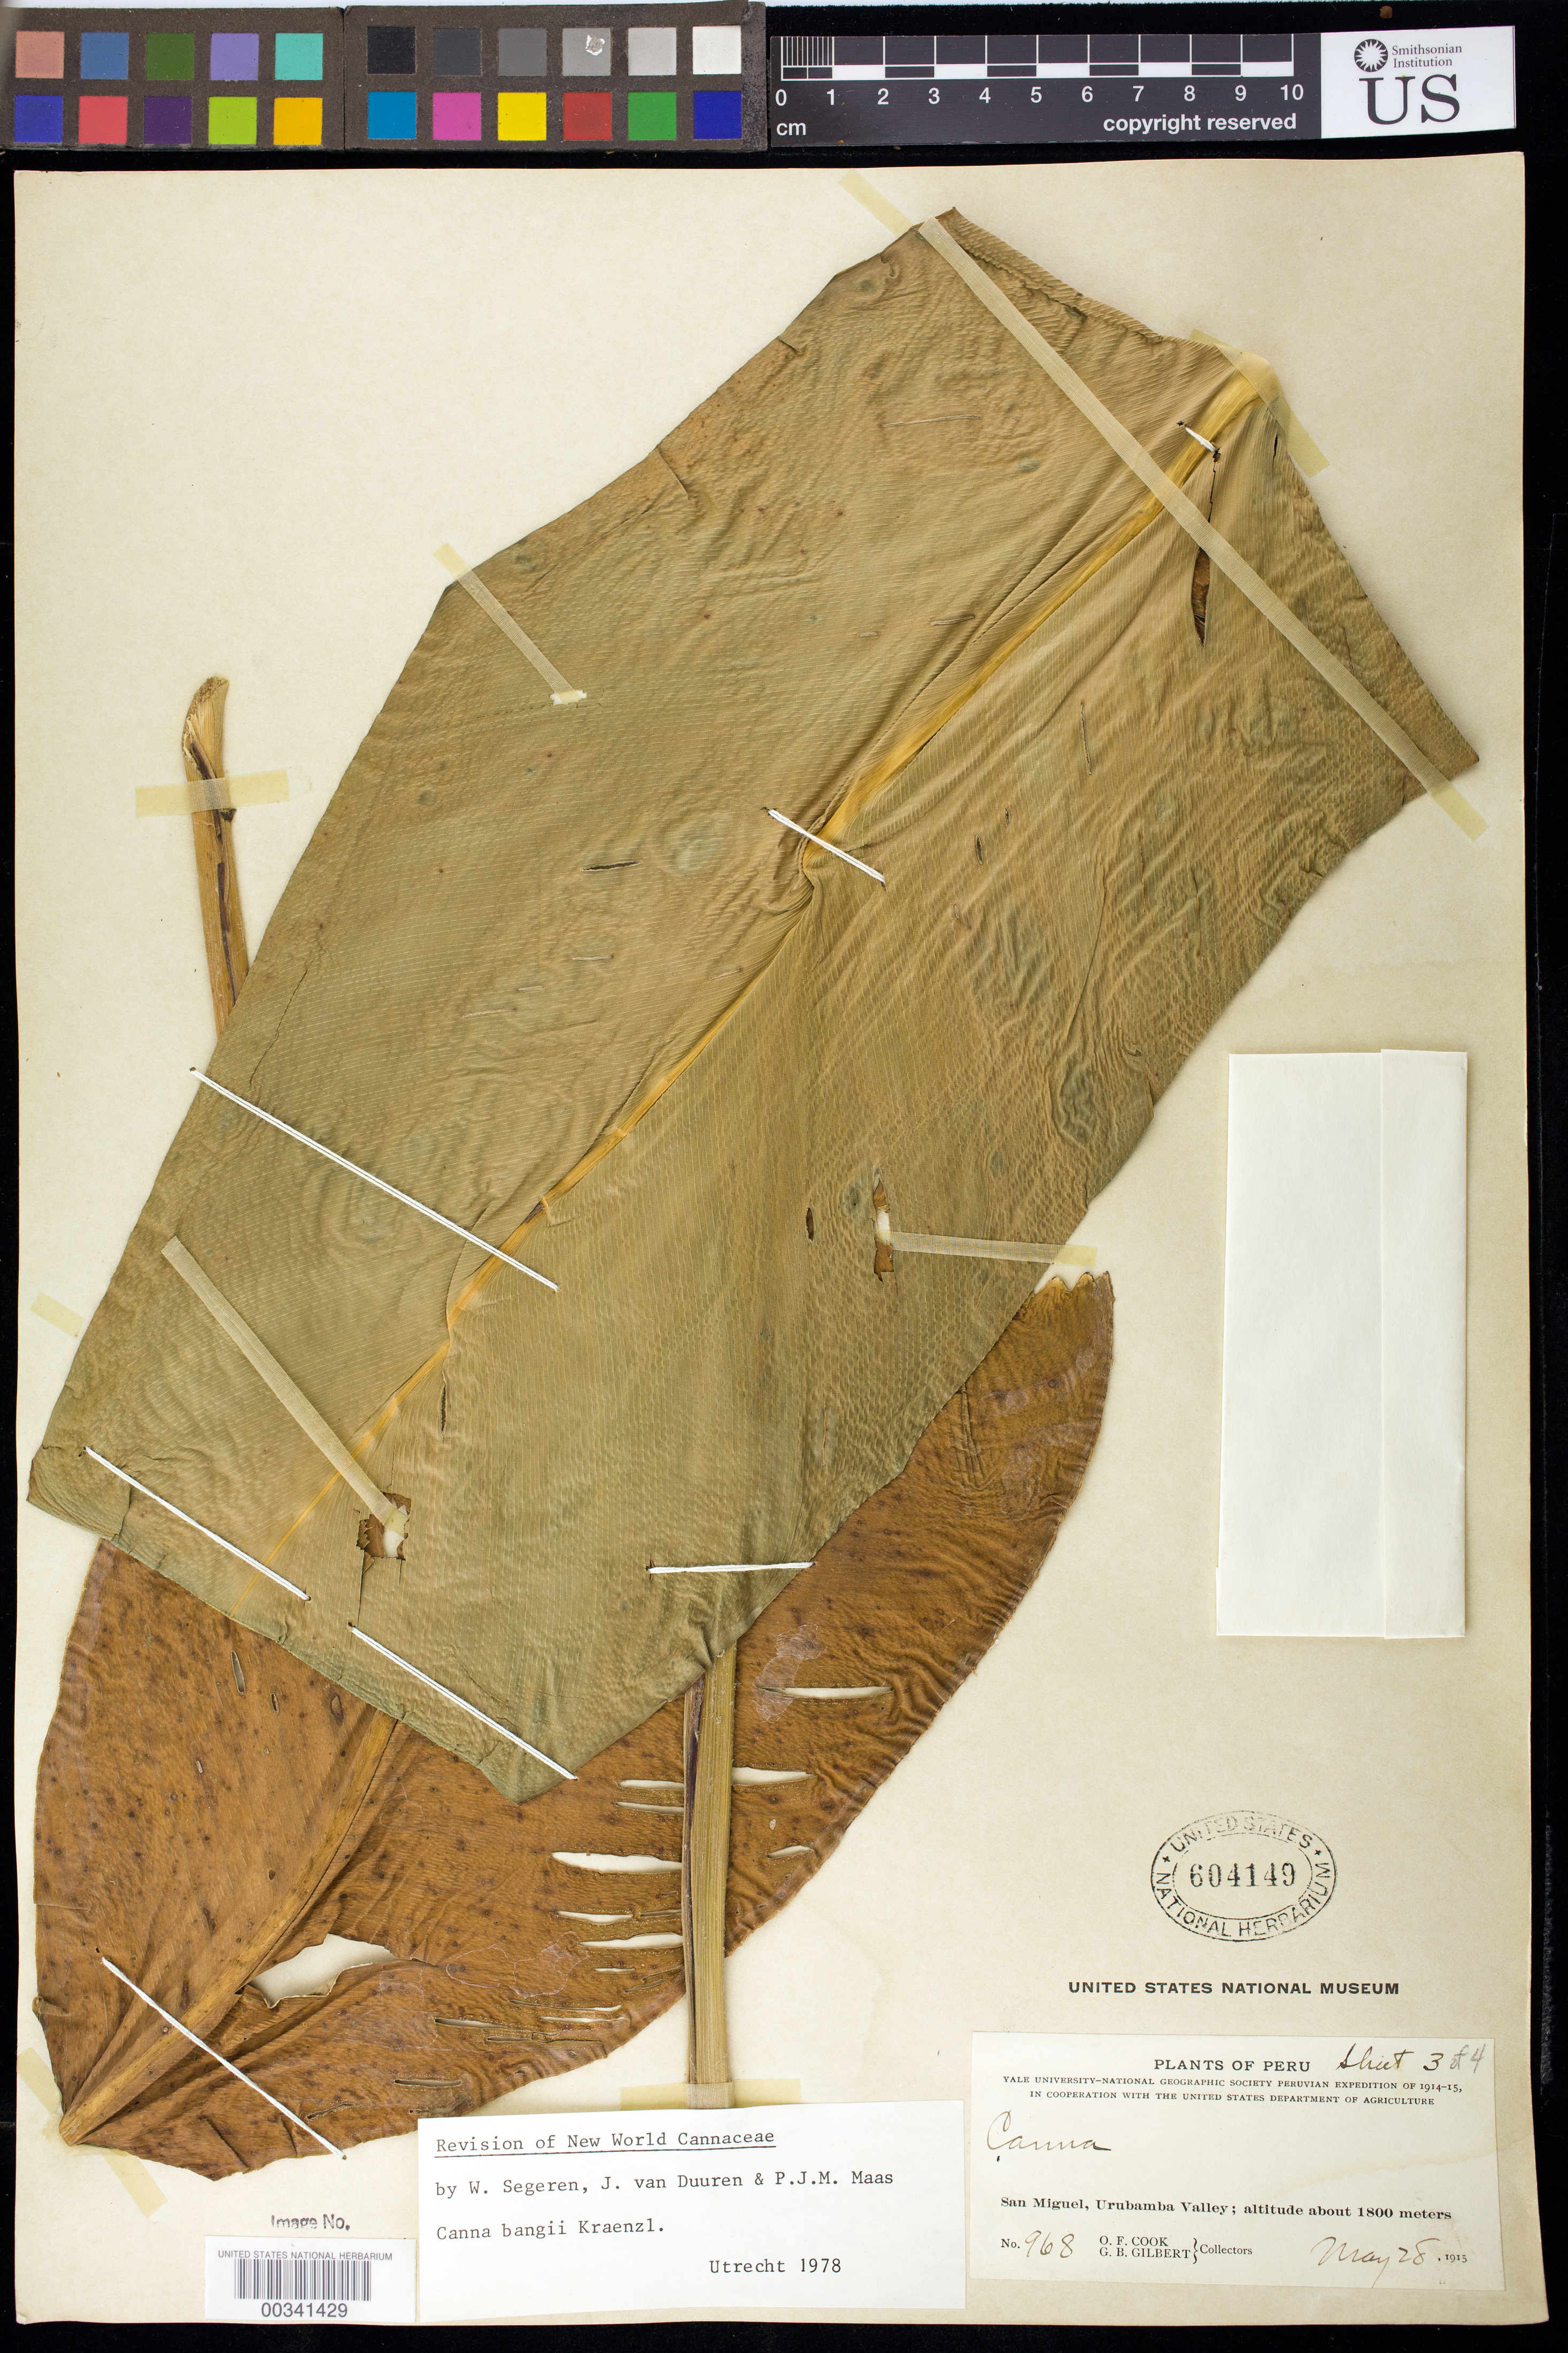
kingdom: Plantae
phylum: Tracheophyta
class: Liliopsida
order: Zingiberales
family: Cannaceae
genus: Canna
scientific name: Canna bangii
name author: Kraenzl. in Engl.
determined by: Segeren, W.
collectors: O. F. Cook & G. B. Gilbert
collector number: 968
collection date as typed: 28 May 1915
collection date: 1915-05-28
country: Peru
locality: San Miguel, Urubamba Valley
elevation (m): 1800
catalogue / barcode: US 604149